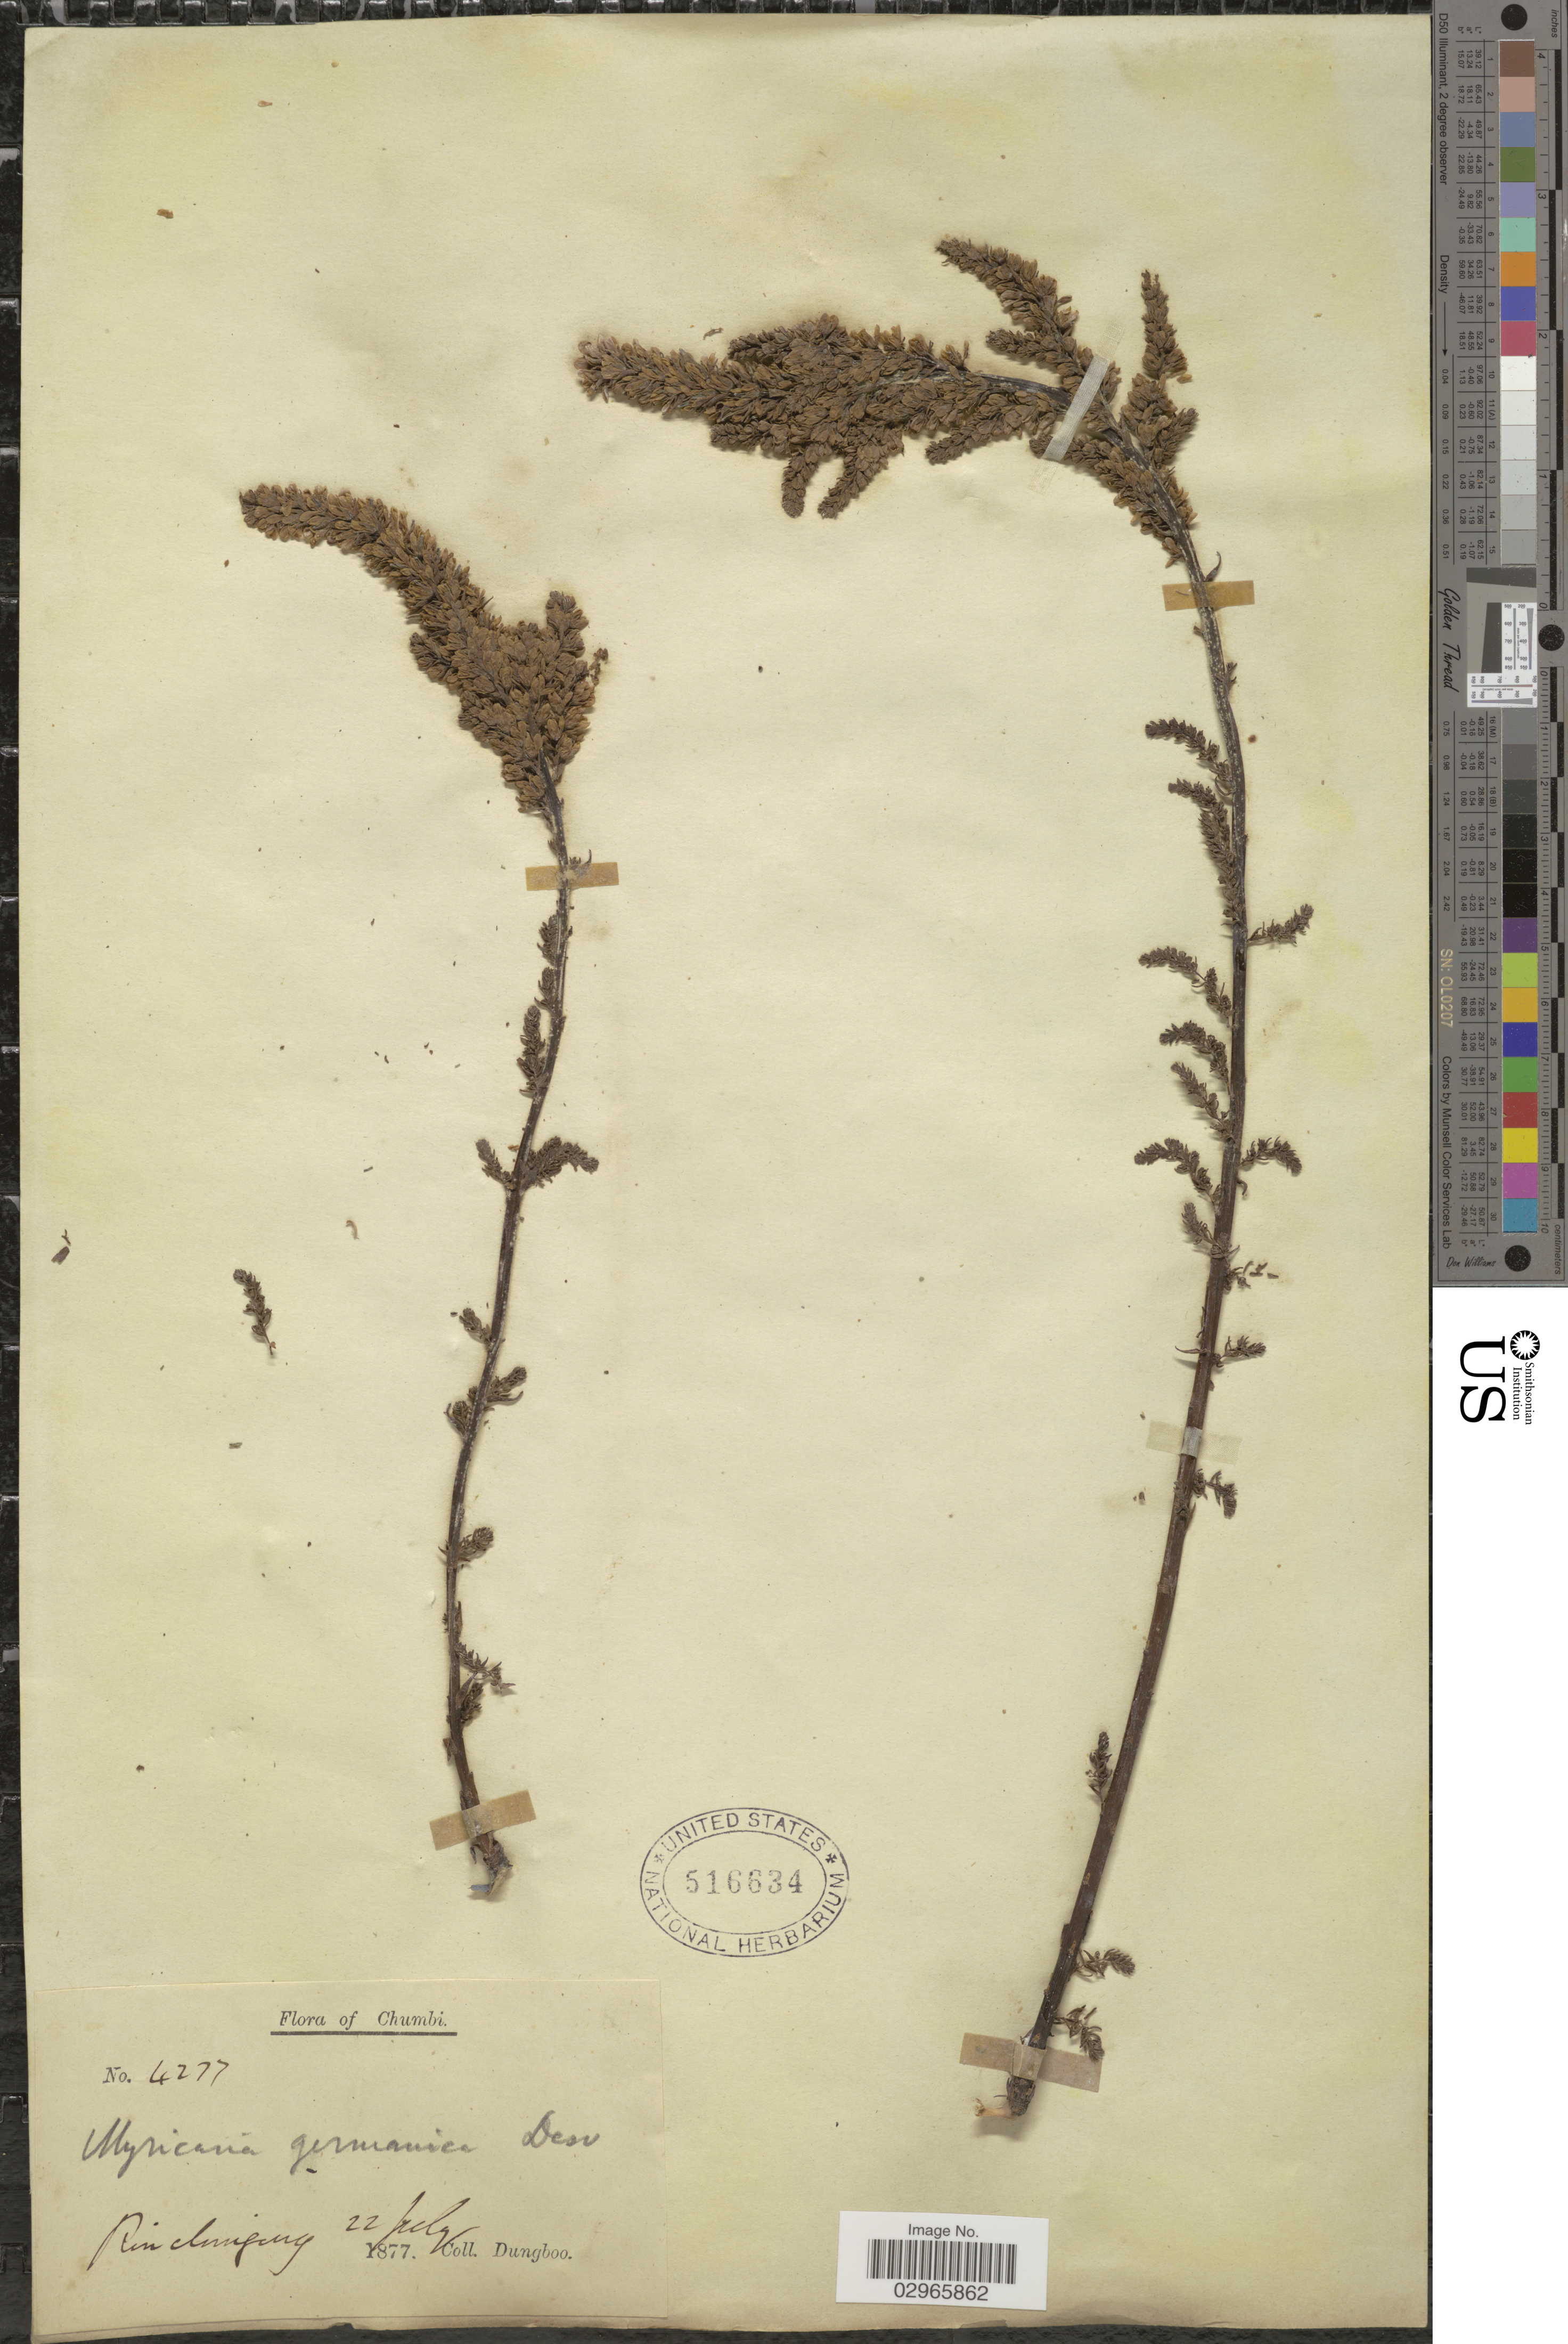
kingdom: Plantae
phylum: Tracheophyta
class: Magnoliopsida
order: Caryophyllales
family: Tamaricaceae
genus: Myricaria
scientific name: Myricaria germanica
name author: (L.) Desv.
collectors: Dungboo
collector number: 4277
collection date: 1877-07-22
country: China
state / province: Xizang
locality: Chumbi. Rinclimbing [interpreted].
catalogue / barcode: US 516634